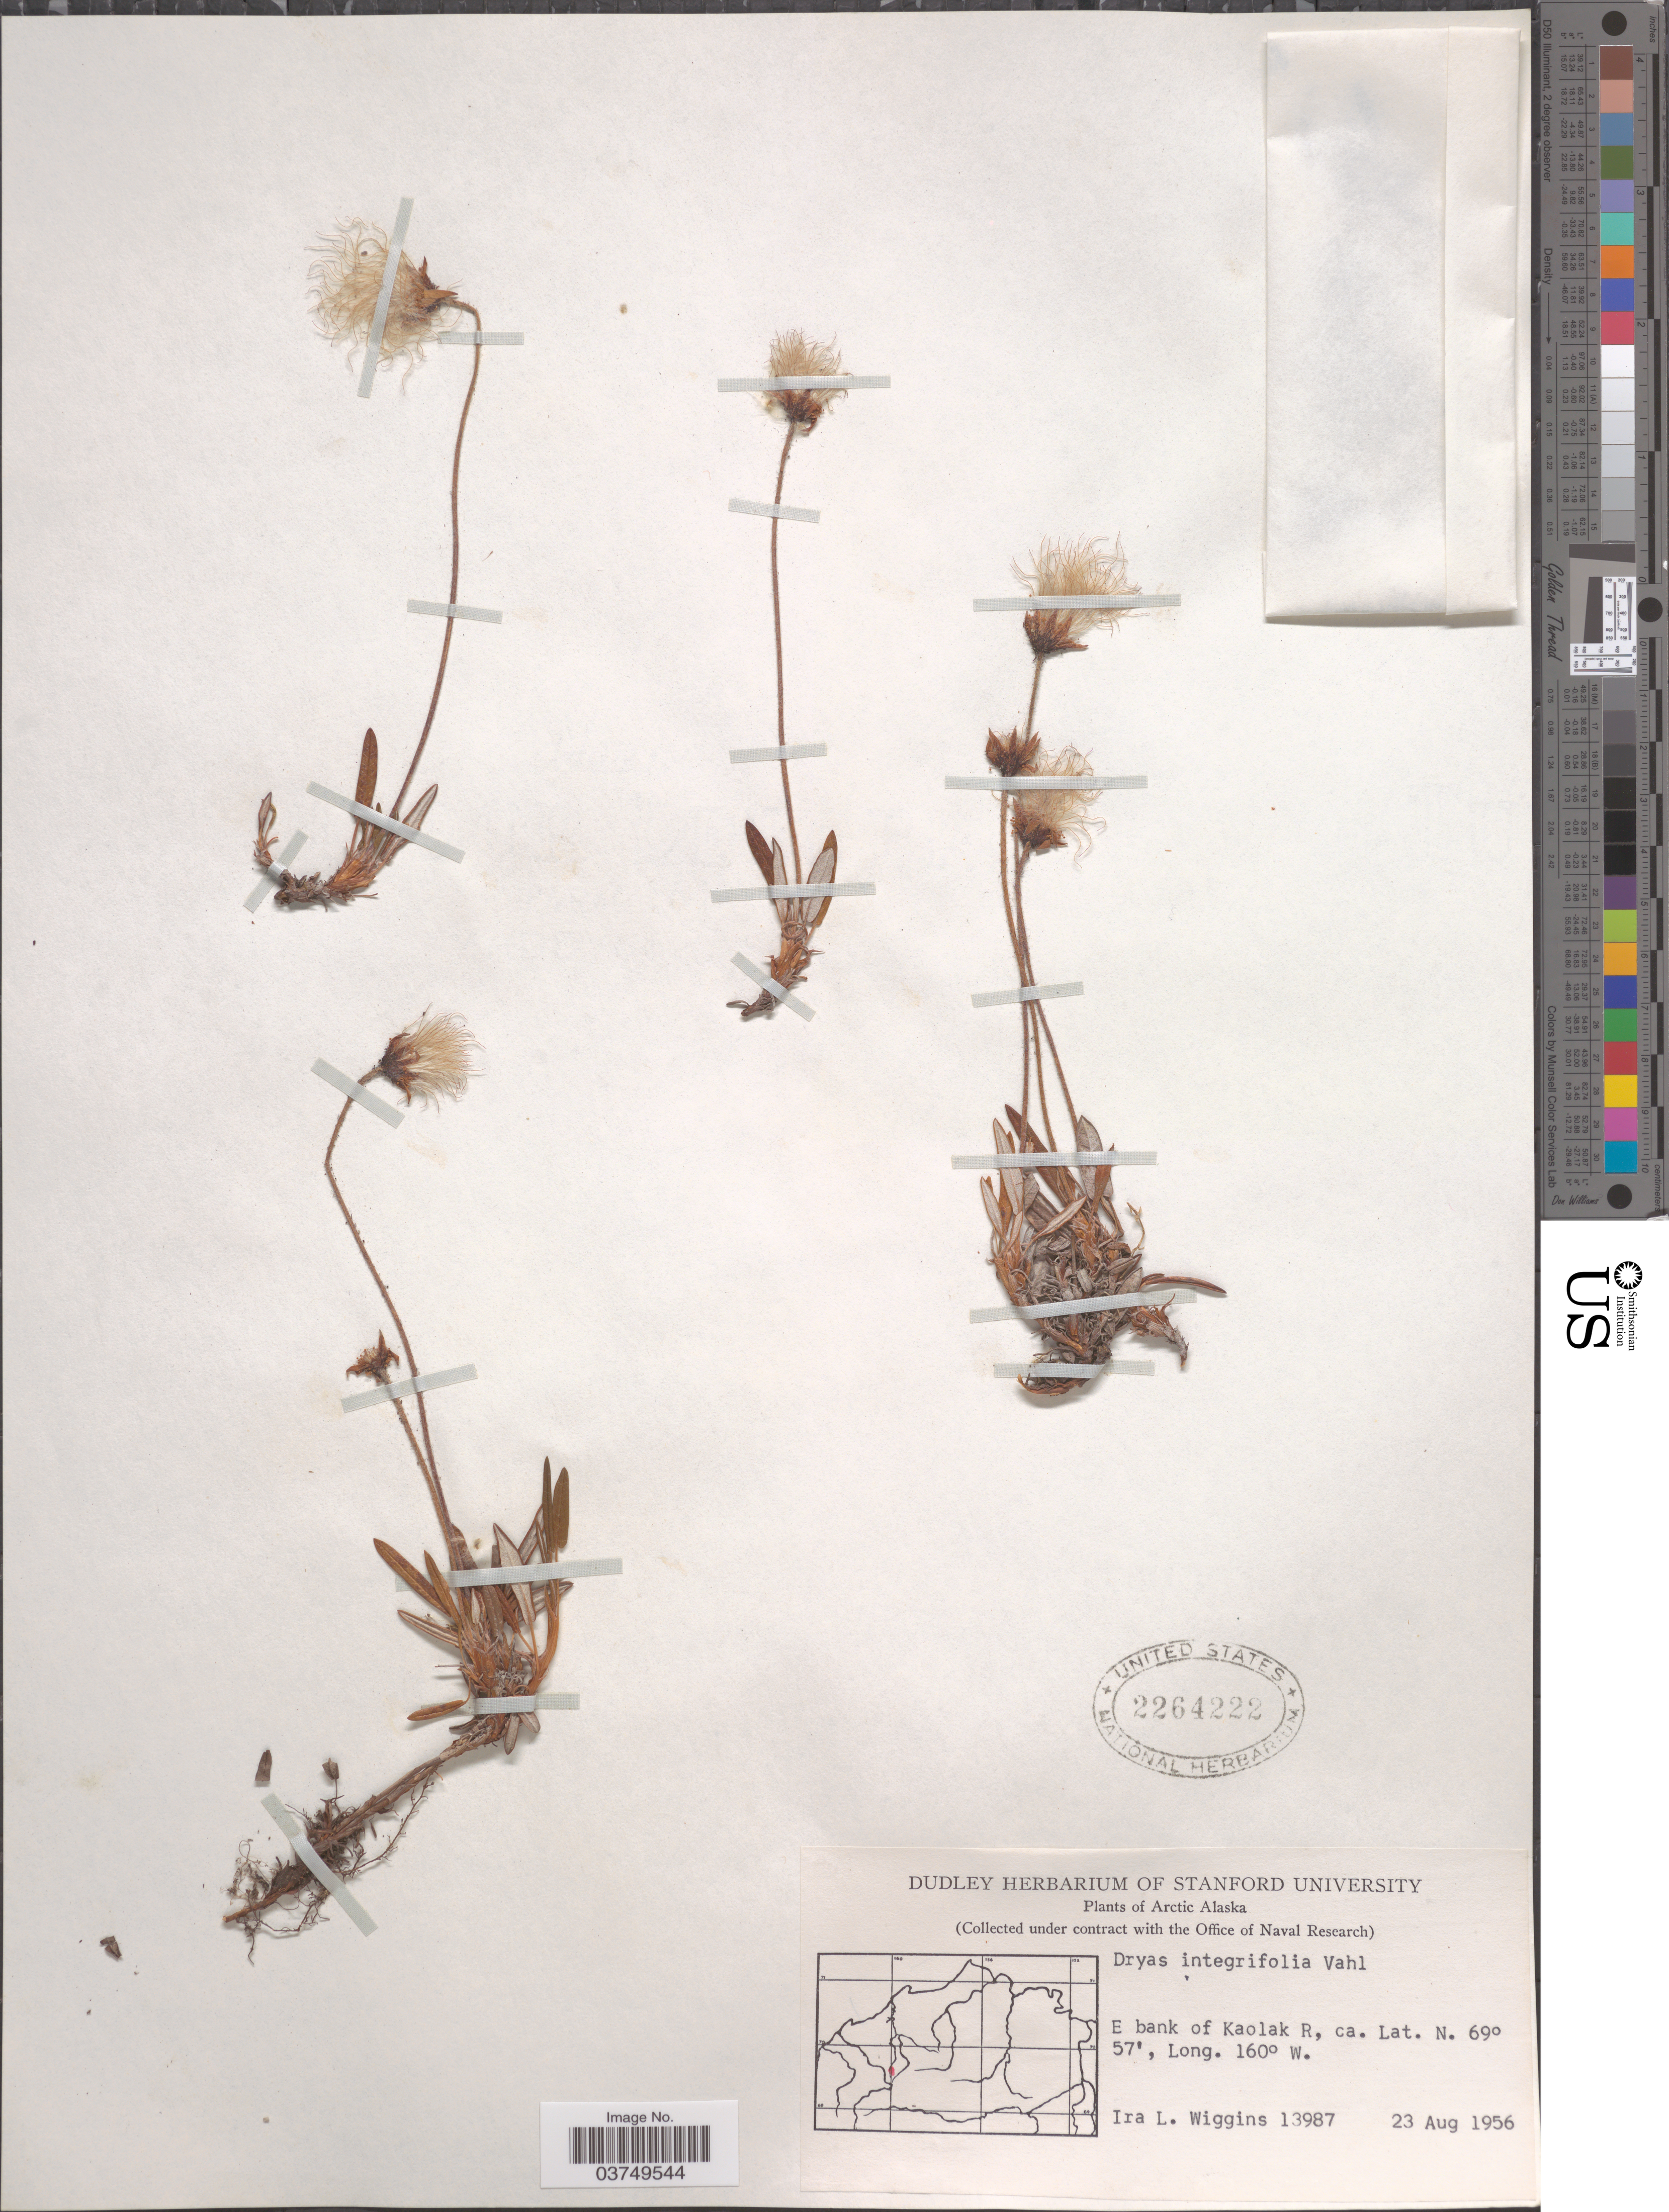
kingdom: Plantae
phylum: Tracheophyta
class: Magnoliopsida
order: Rosales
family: Rosaceae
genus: Dryas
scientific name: Dryas integrifolia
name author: Vahl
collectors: I. L. Wiggins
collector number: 13987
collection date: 1956-08-23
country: United States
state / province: Alaska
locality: Arctic Alaska. E Bank of Kaolak R.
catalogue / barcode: US 2264222